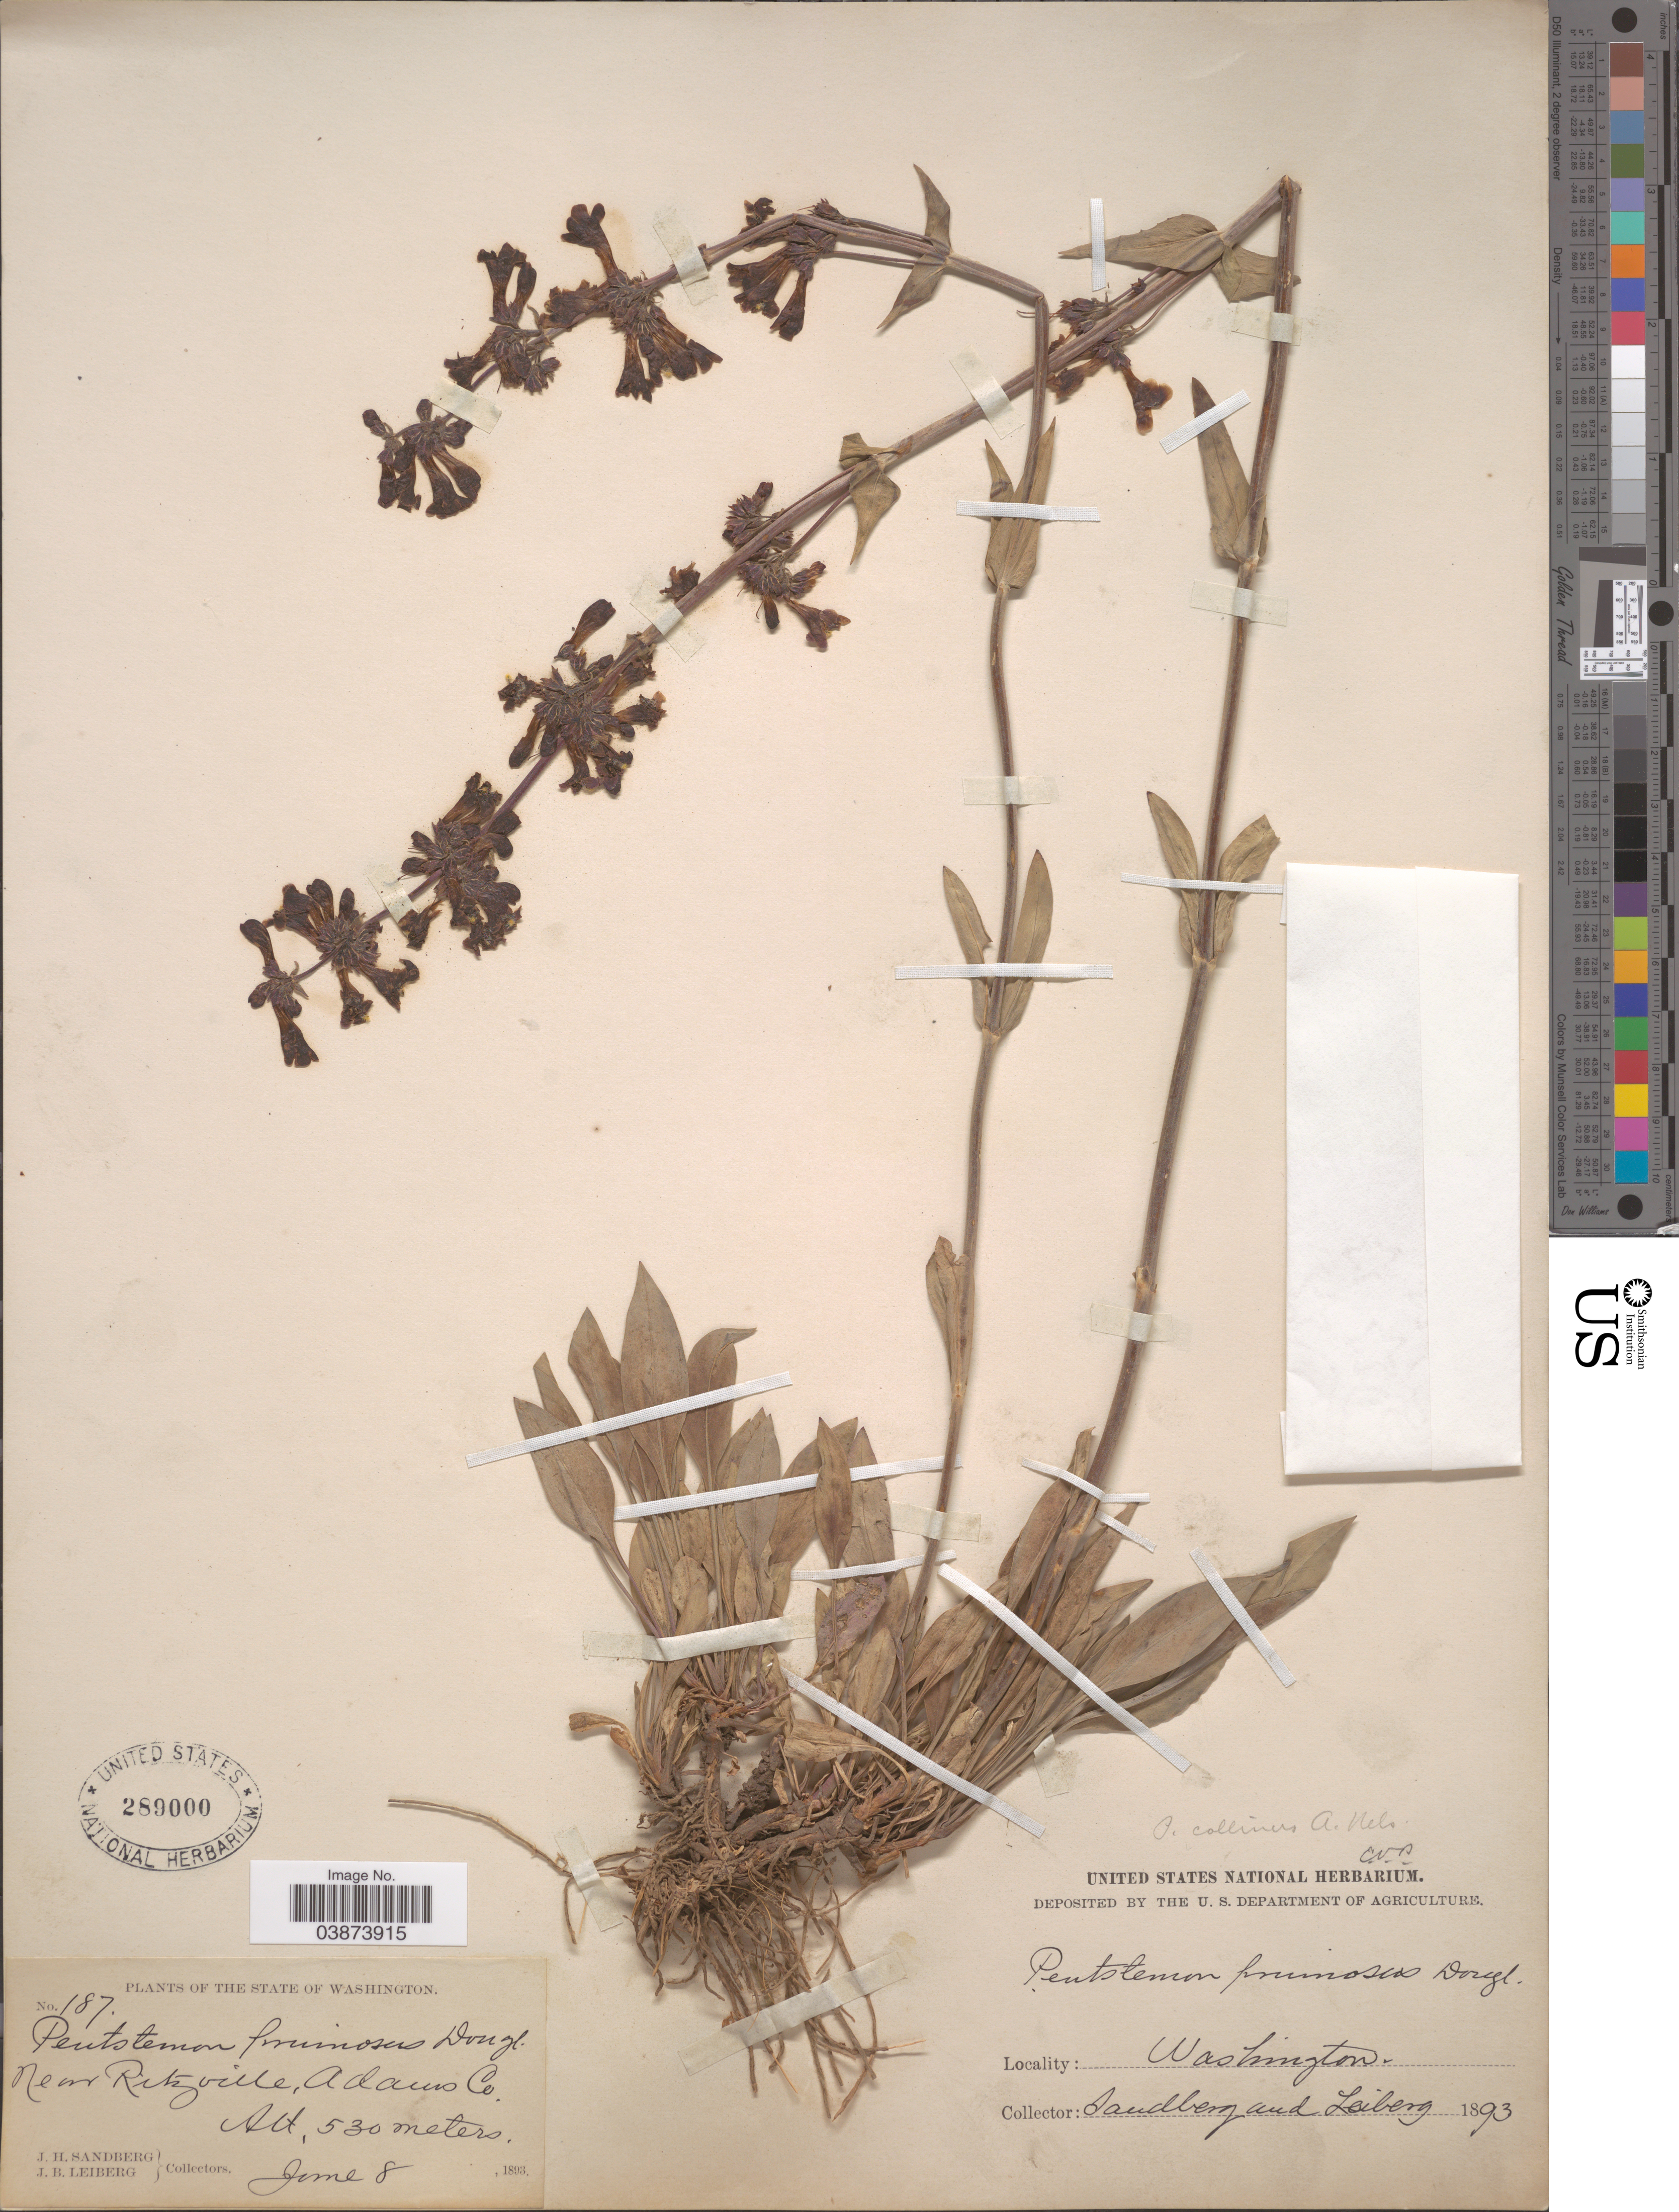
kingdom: Plantae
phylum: Tracheophyta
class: Magnoliopsida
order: Lamiales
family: Plantaginaceae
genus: Penstemon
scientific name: Penstemon coeruleus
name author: Nutt.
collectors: J. H. Sandberg & J. B. Leiberg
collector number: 187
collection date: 1893-06-08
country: United States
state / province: Washington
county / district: Adams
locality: Near Ritzville, Adams Co.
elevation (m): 530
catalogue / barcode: US 289000